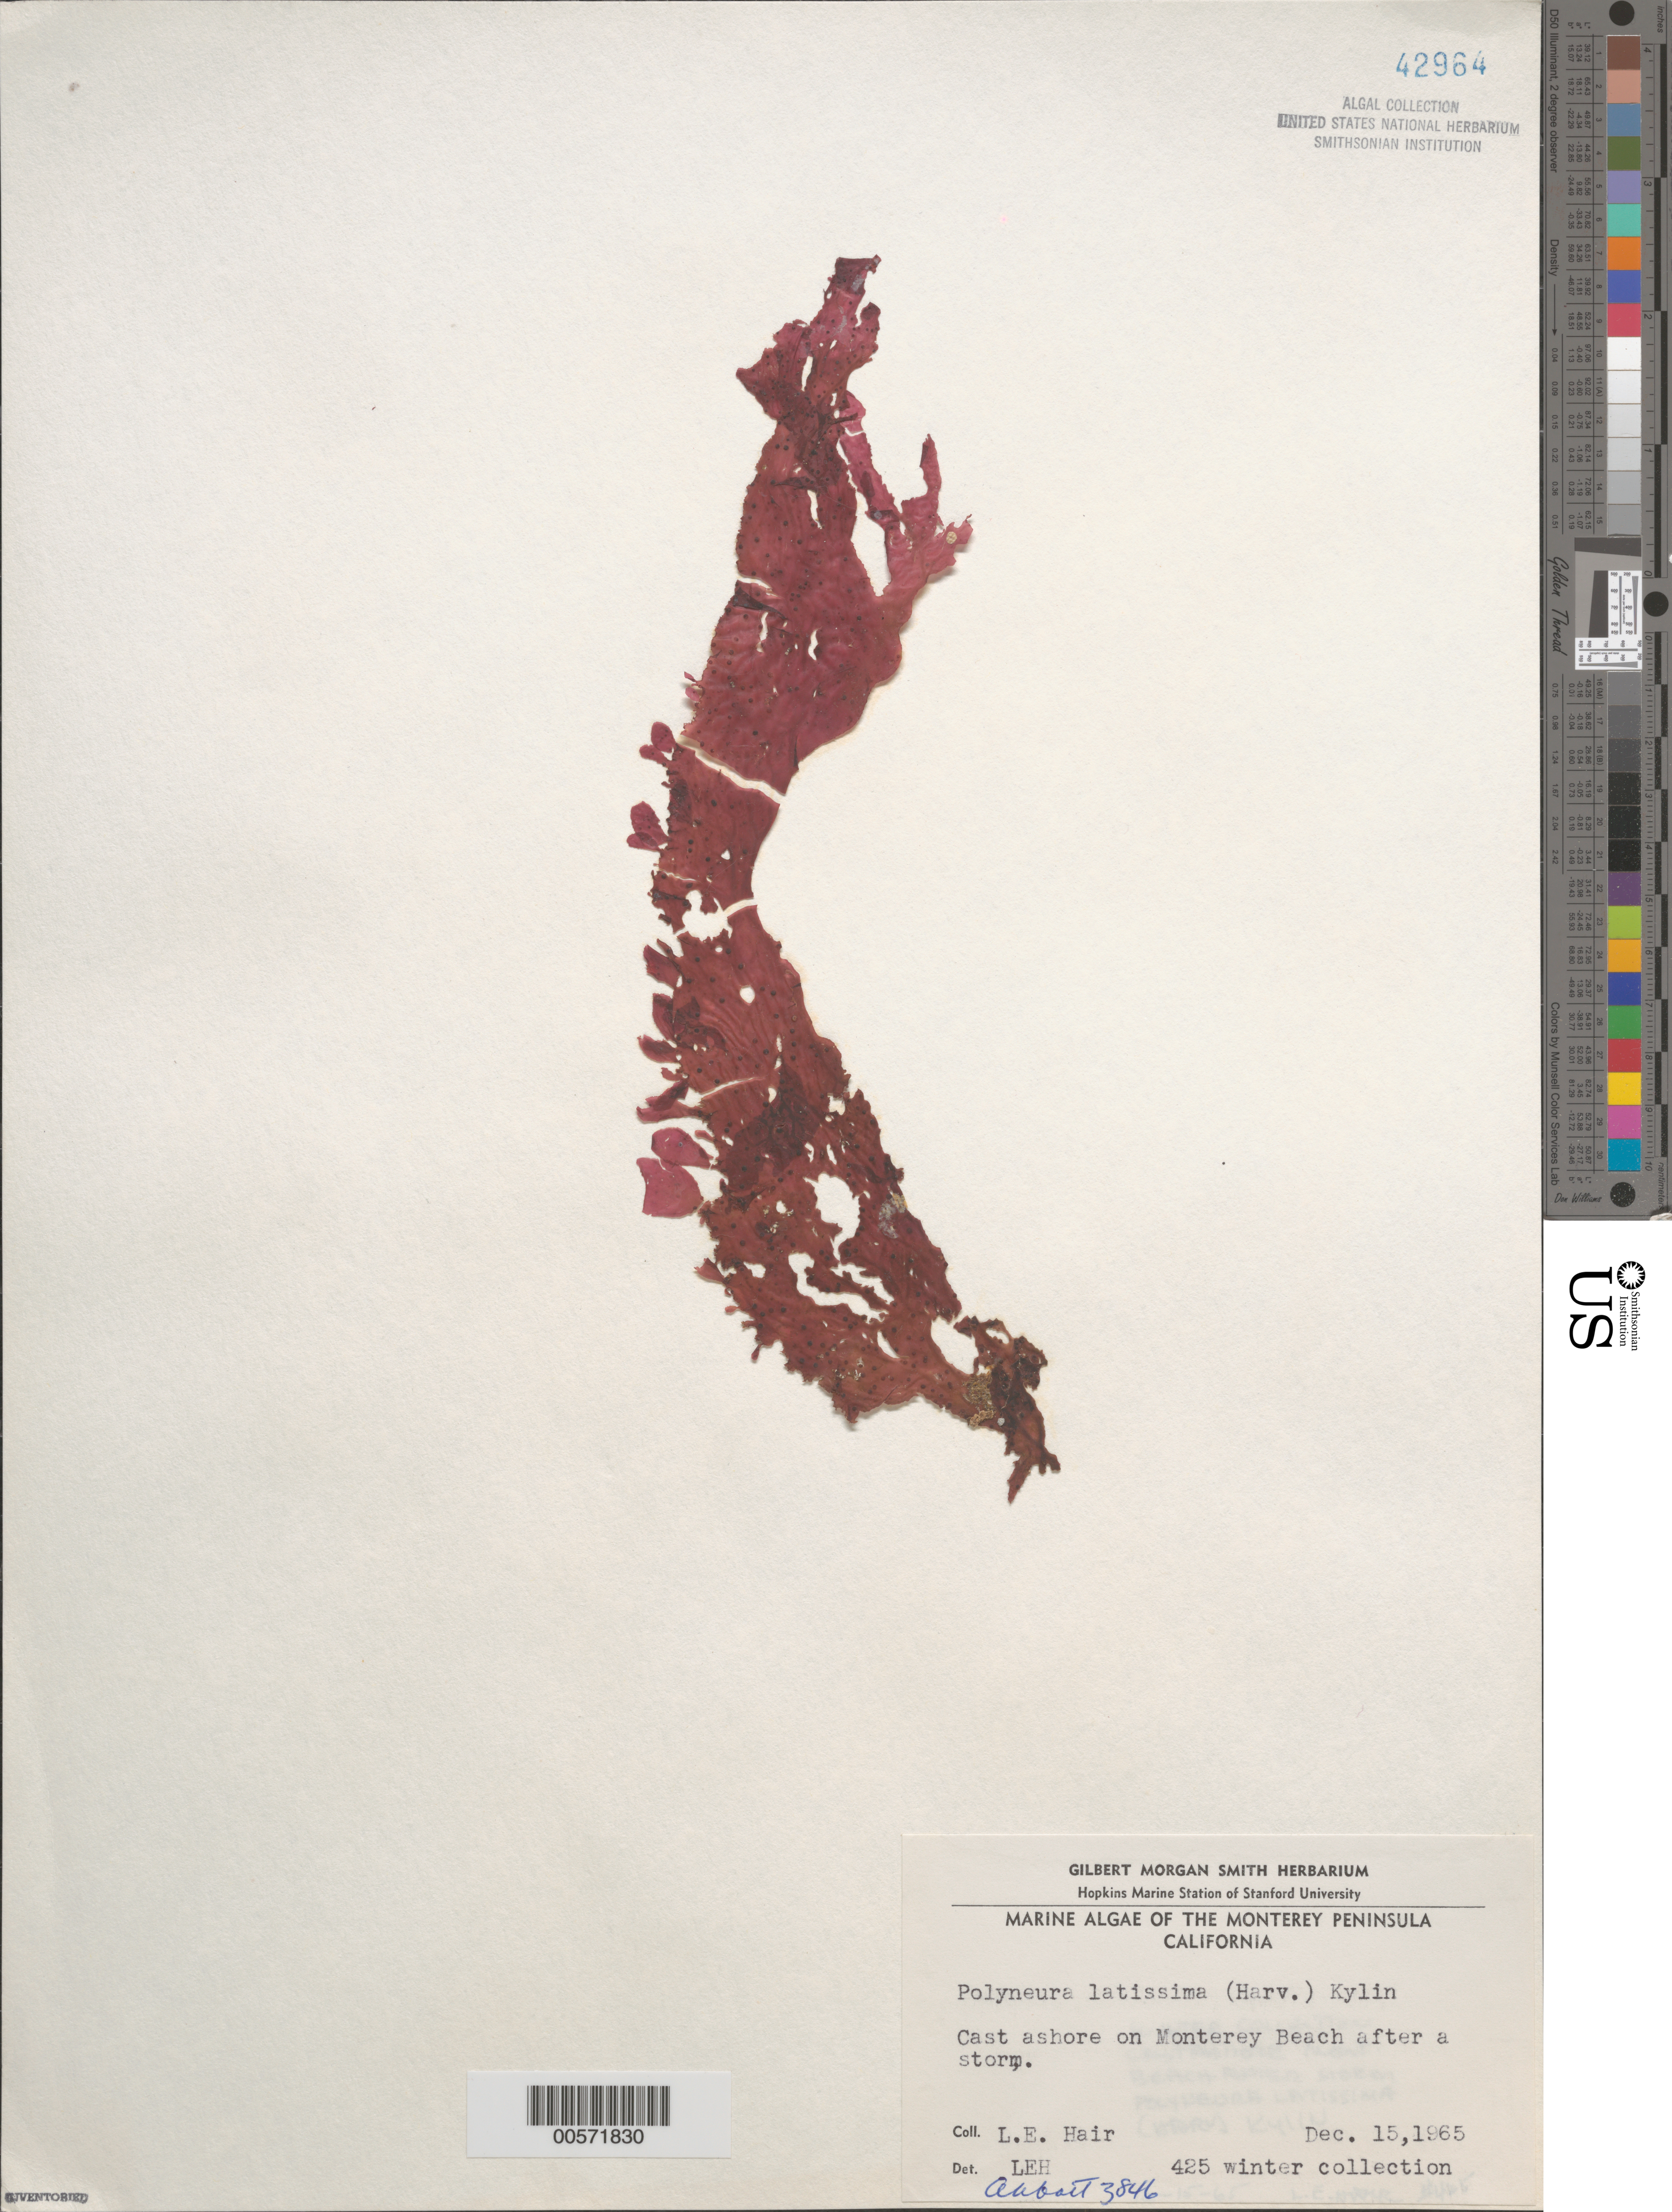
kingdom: Plantae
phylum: Rhodophyta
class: Florideophyceae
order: Ceramiales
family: Delesseriaceae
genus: Polyneura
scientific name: Polyneura latissima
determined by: Abbott, Isabella A.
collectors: L. Hair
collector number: LEH 425 & IAA 3846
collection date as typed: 15 Dec 1965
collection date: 1965-12-15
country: United States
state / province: California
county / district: Monterey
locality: Monterey Beach, Monterey Peninsula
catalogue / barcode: US 42964